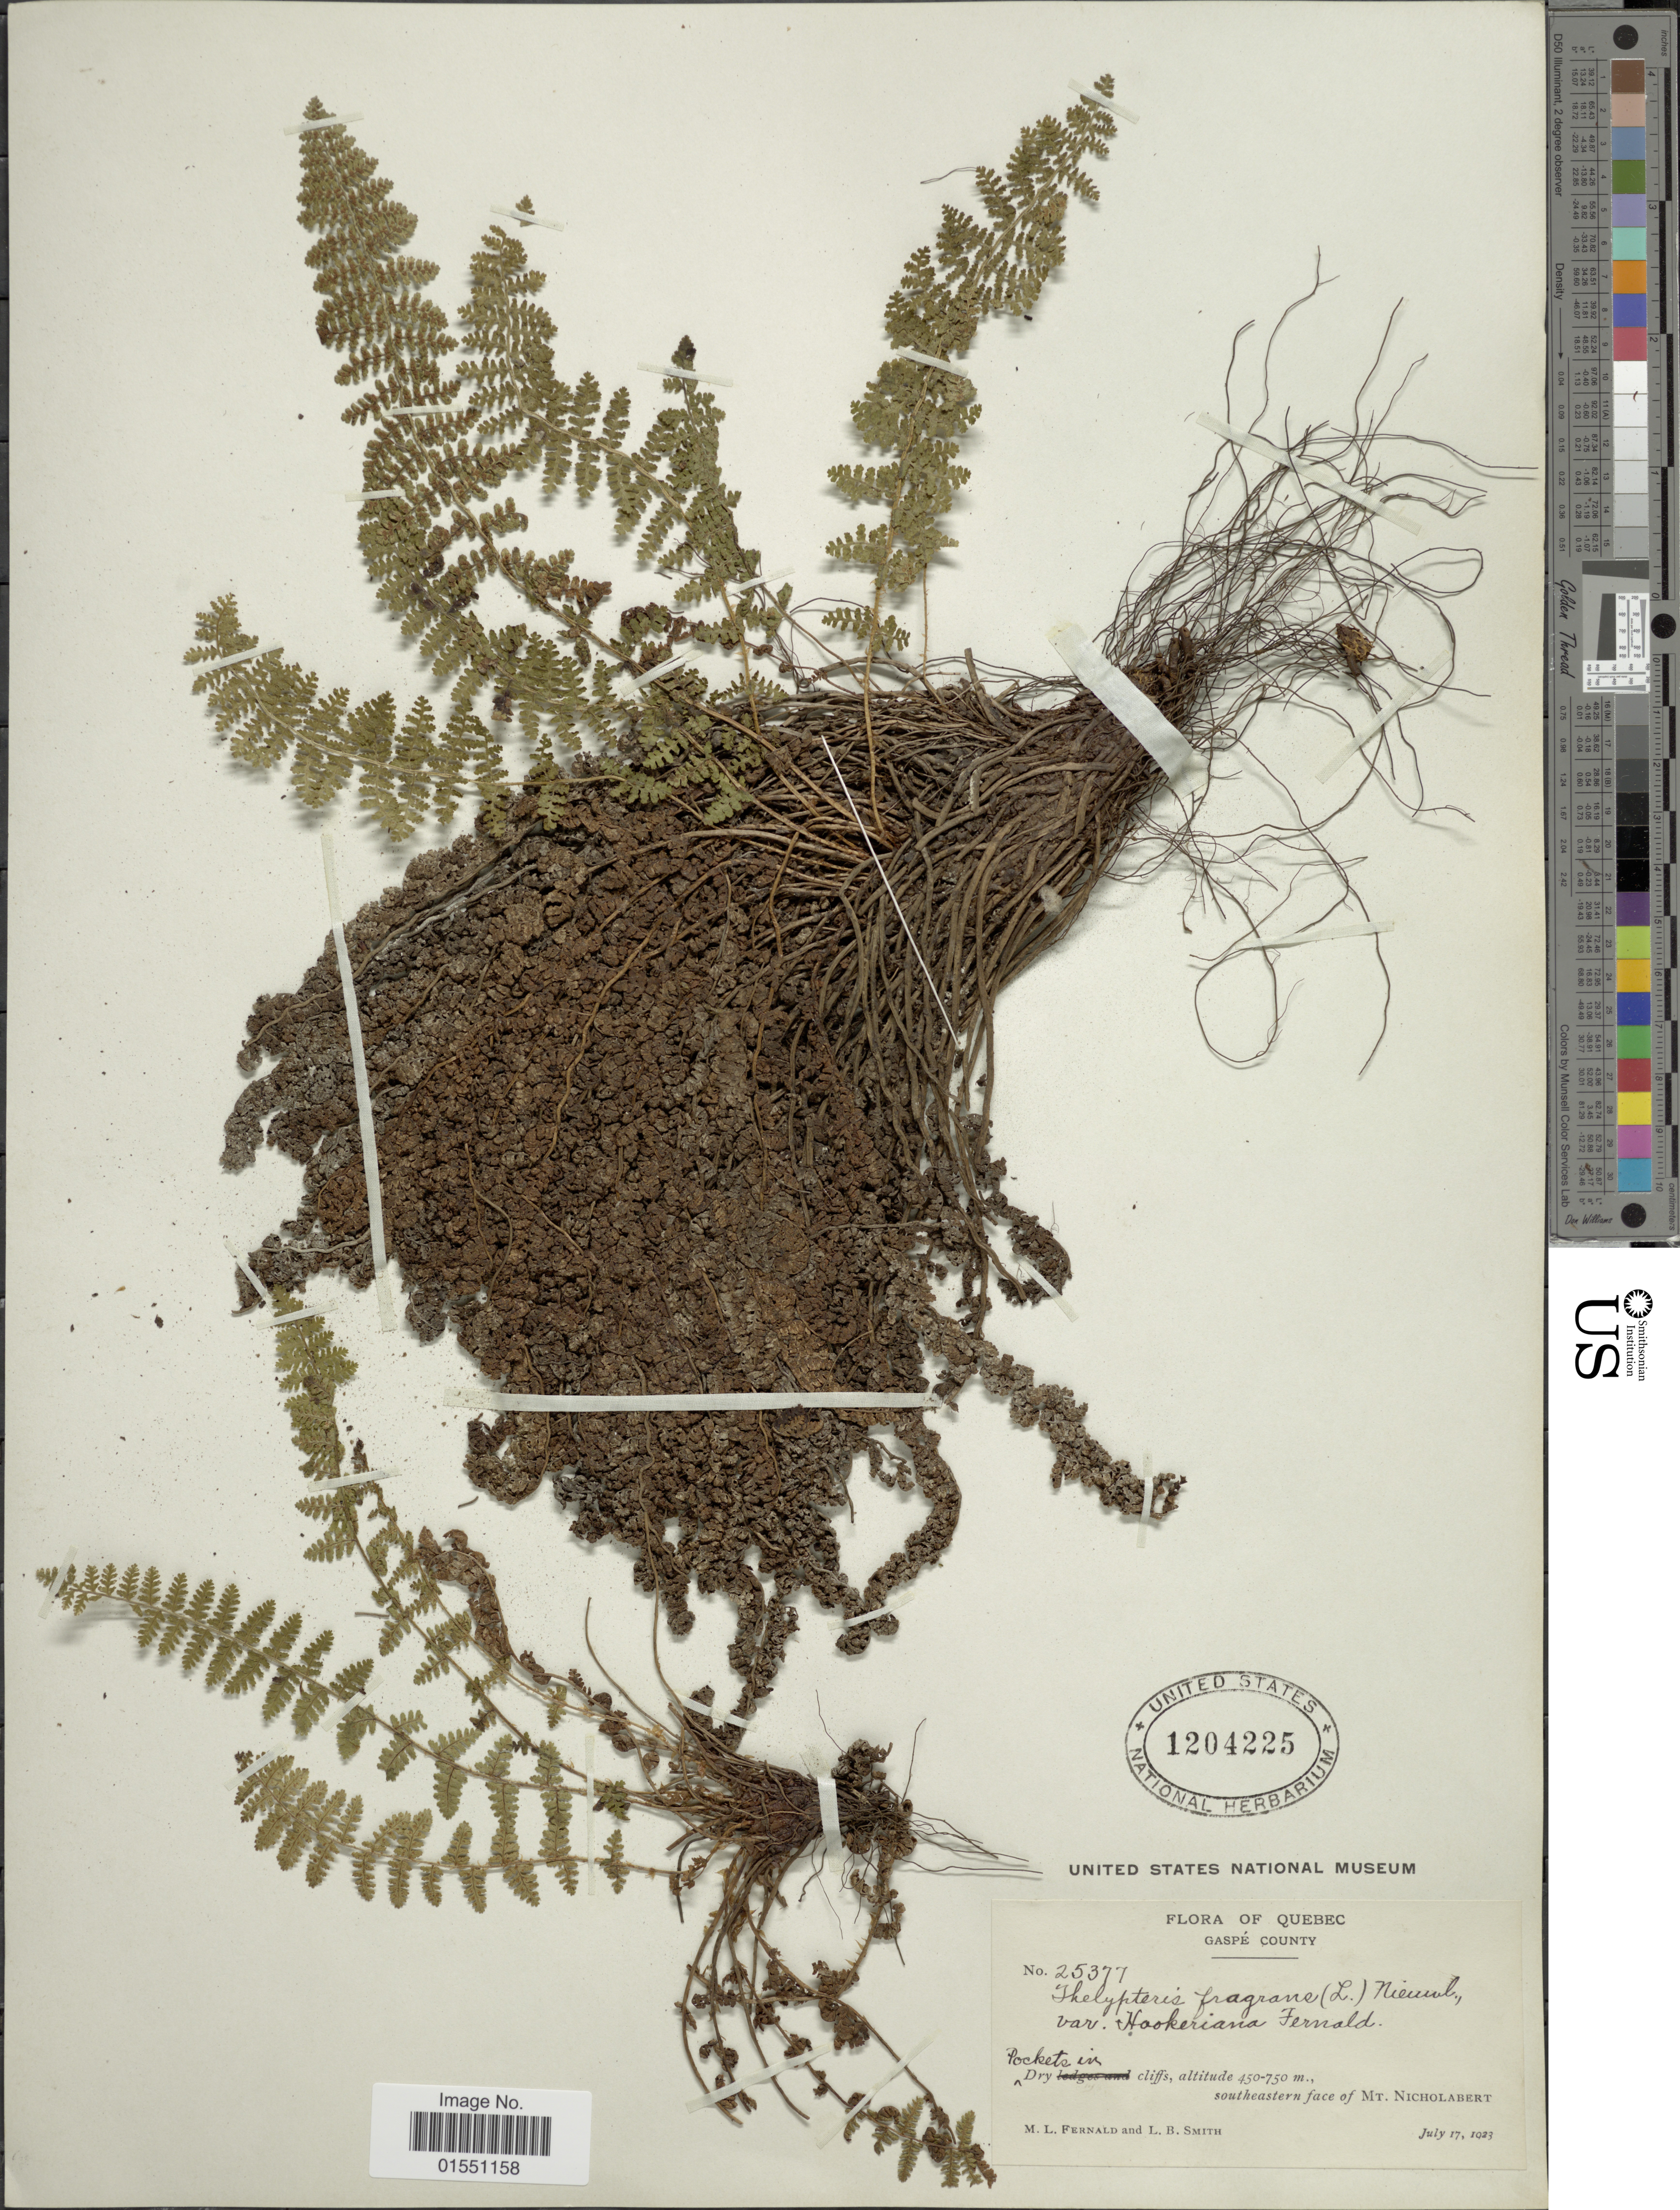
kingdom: Plantae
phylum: Tracheophyta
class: Polypodiopsida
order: Polypodiales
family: Dryopteridaceae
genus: Dryopteris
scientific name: Dryopteris fragrans var. hookeriana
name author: A. Prince ex Weath.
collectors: M. L. Fernald & L. Smith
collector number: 25377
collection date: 1923-07-17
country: Canada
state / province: Quebec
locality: Gaspé County. Pockets in dry cliffs. Southeastern face of Mt. Nicholabert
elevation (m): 450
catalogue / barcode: US 1204225